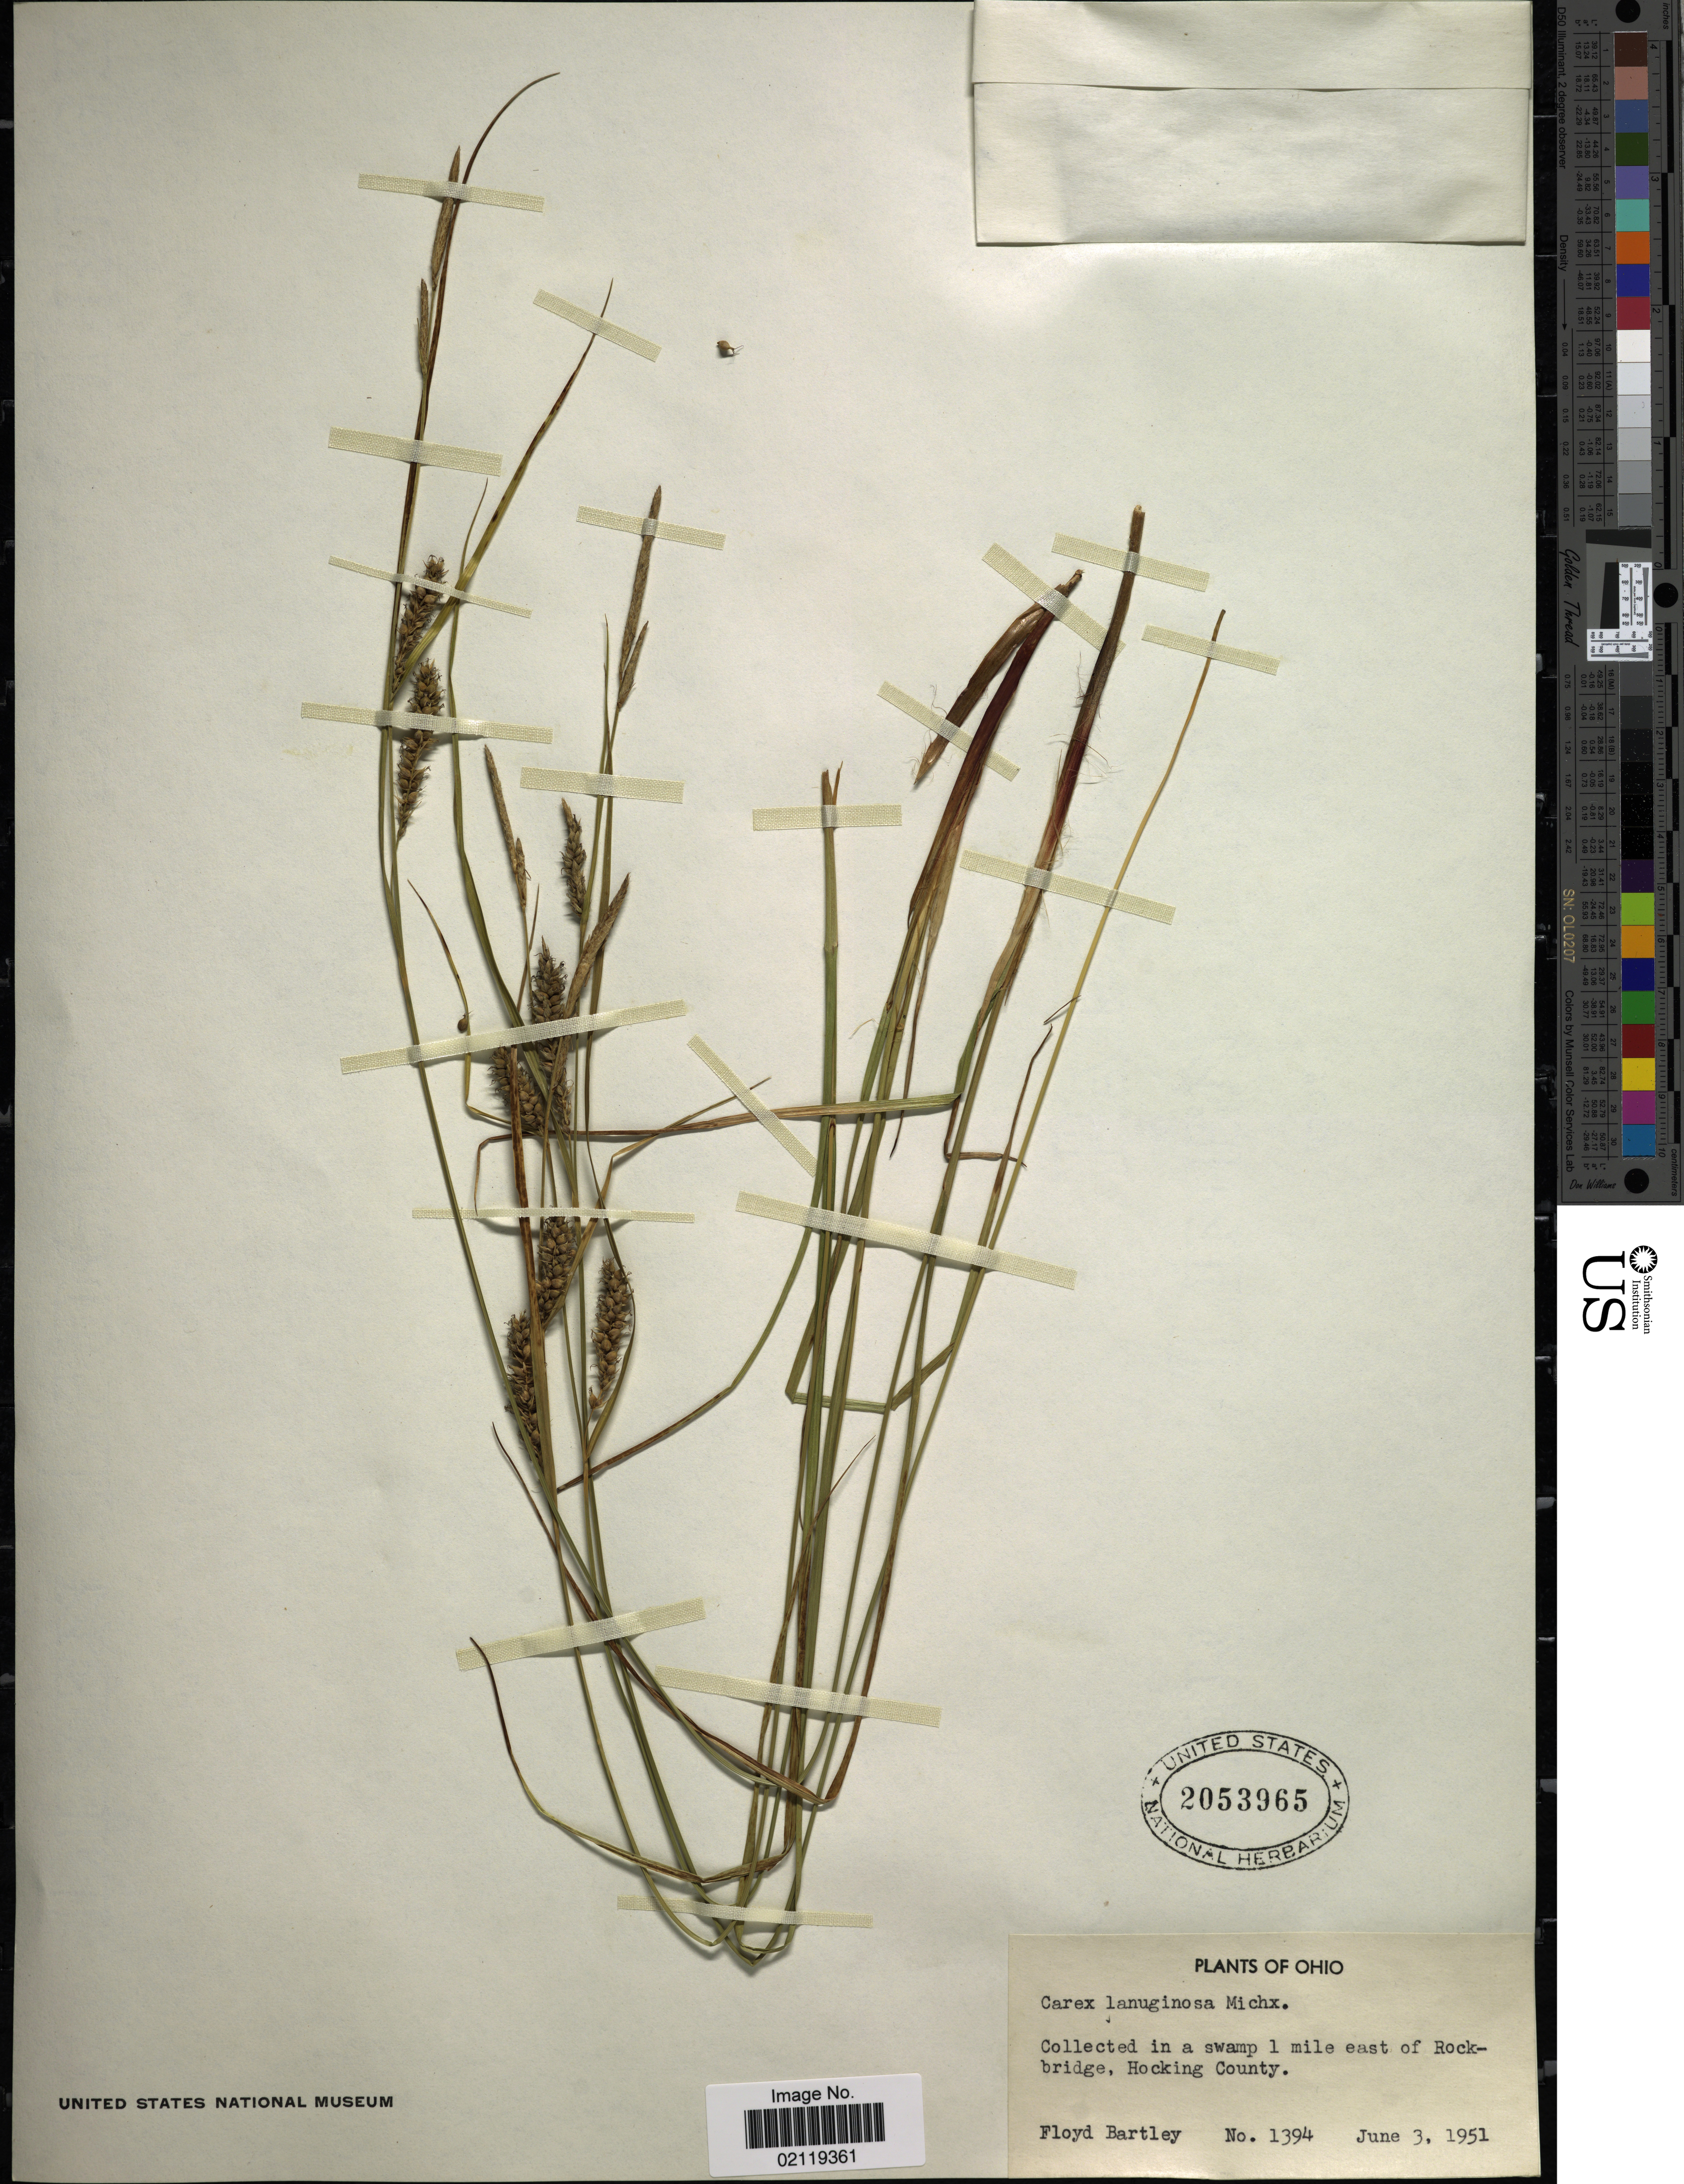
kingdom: Plantae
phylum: Tracheophyta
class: Liliopsida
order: Poales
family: Cyperaceae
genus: Carex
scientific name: Carex pellita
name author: Muhl. ex Willd.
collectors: F. Bartley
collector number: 1394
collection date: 1951-06-03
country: United States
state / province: Ohio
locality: In a swamp 1 mile east of Rockbridge, Hocking County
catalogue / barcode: US 2053965